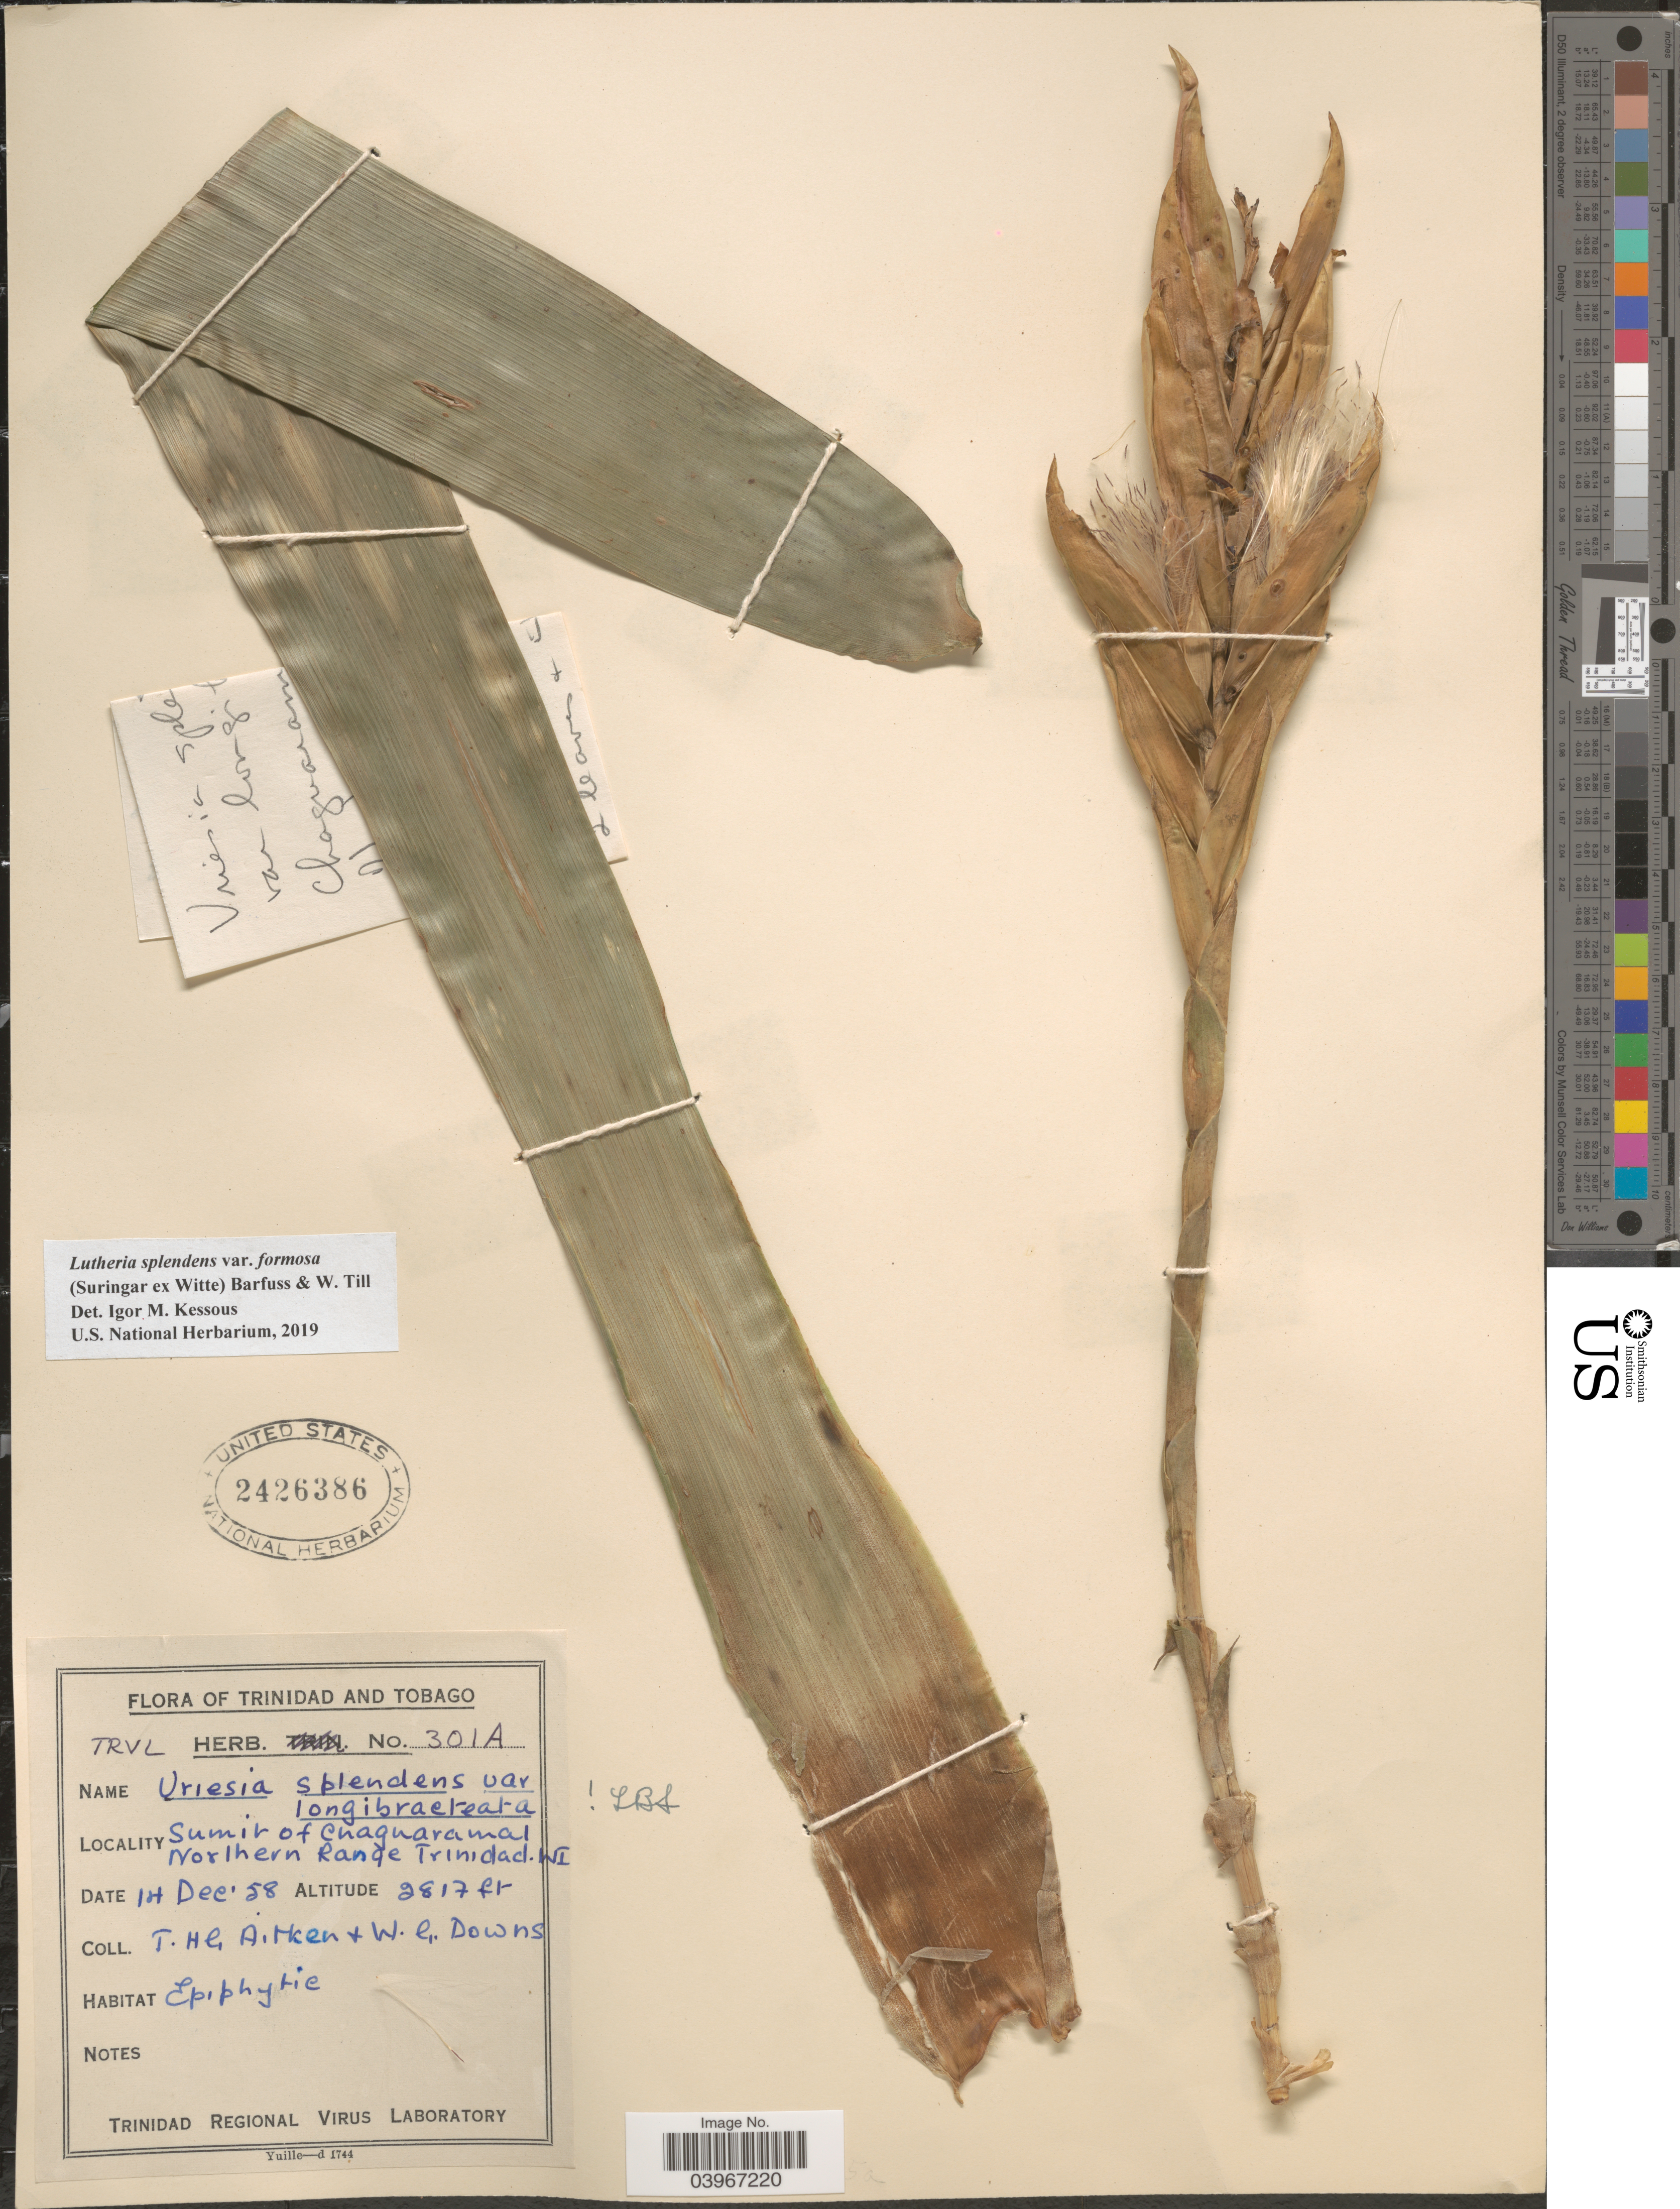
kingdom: Plantae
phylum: Tracheophyta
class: Liliopsida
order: Poales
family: Bromeliaceae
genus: Lutheria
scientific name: Lutheria splendens var. formosa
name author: (Suringar ex Witte) Barfuss & W. Till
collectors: T. Aitken & W. G. Downs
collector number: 301A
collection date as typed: Transcribed d/m/y: 14/12/58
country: Trinidad and Tobago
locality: Summit of Chaguaramal Northern Range Trinidad, WI.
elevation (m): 859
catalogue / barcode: US 2426386